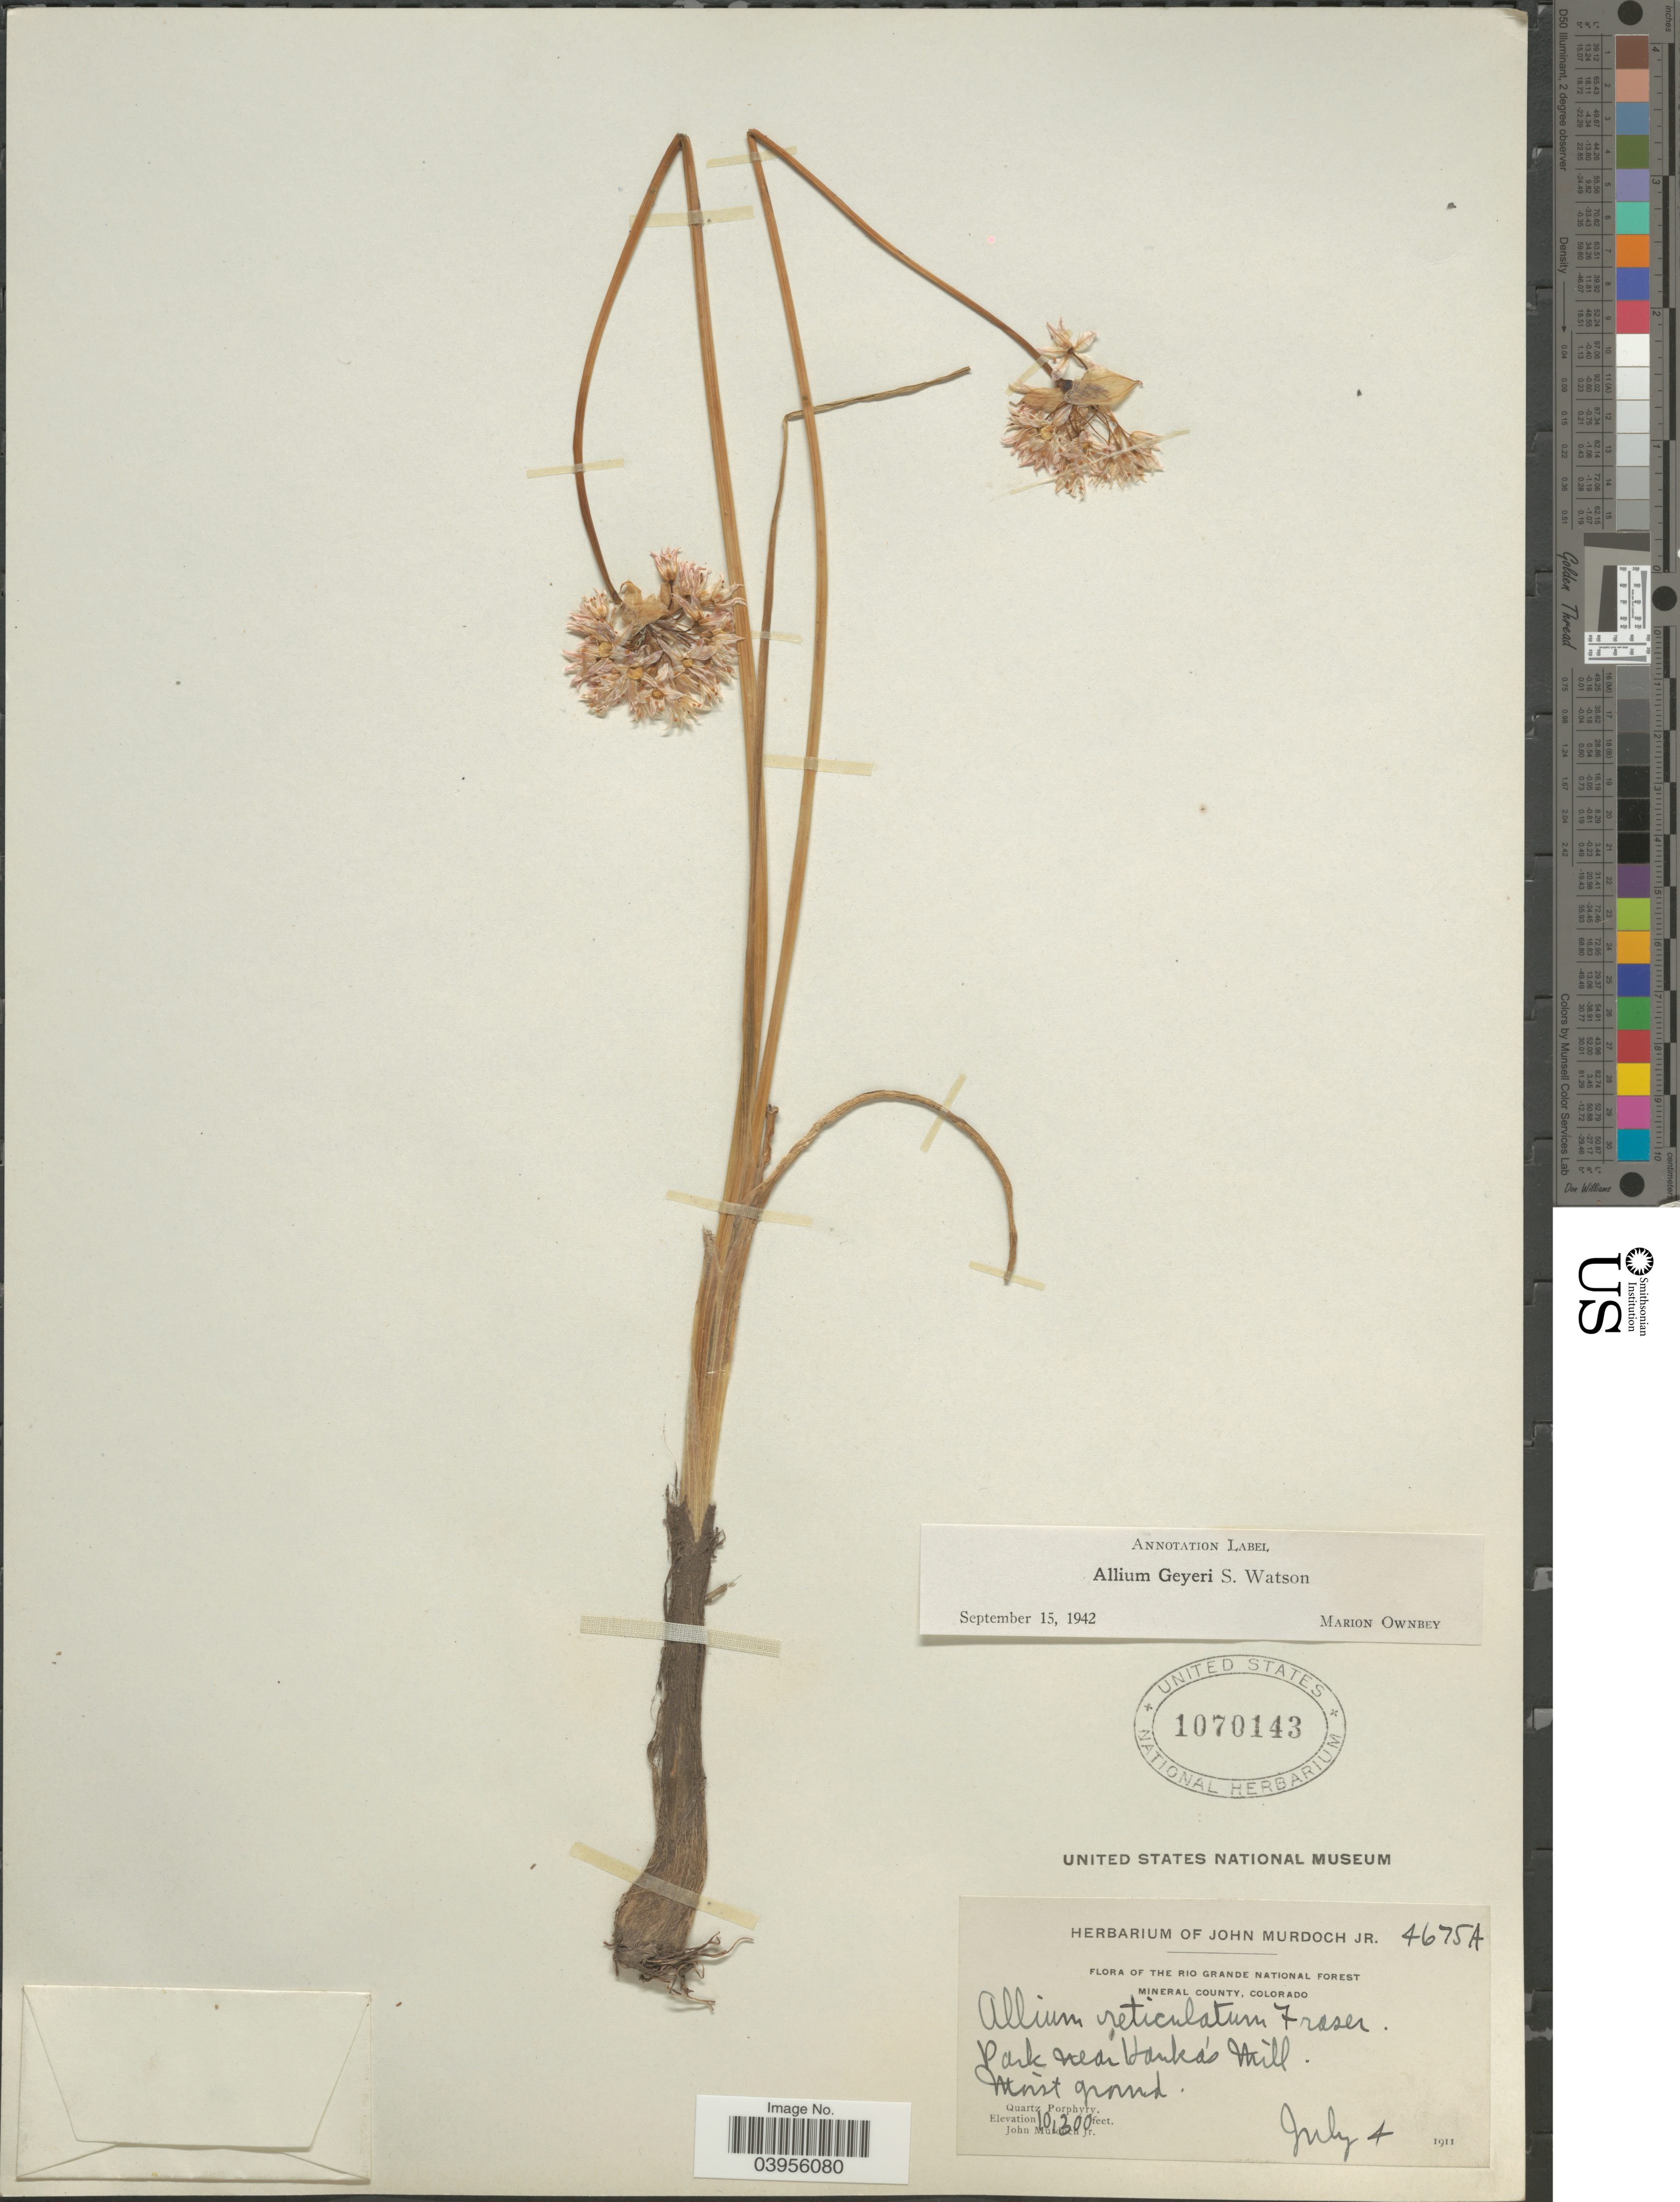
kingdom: Plantae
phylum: Tracheophyta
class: Liliopsida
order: Asparagales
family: Amaryllidaceae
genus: Allium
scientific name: Allium geyeri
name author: S. Watson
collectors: J. Murdoch Jr.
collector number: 4675A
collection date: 1911-07-04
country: United States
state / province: Colorado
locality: The Rio Grande National Forest. Mineral County. Park near Hauka's Mill. Moist ground.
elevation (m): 3139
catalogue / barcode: US 1070143